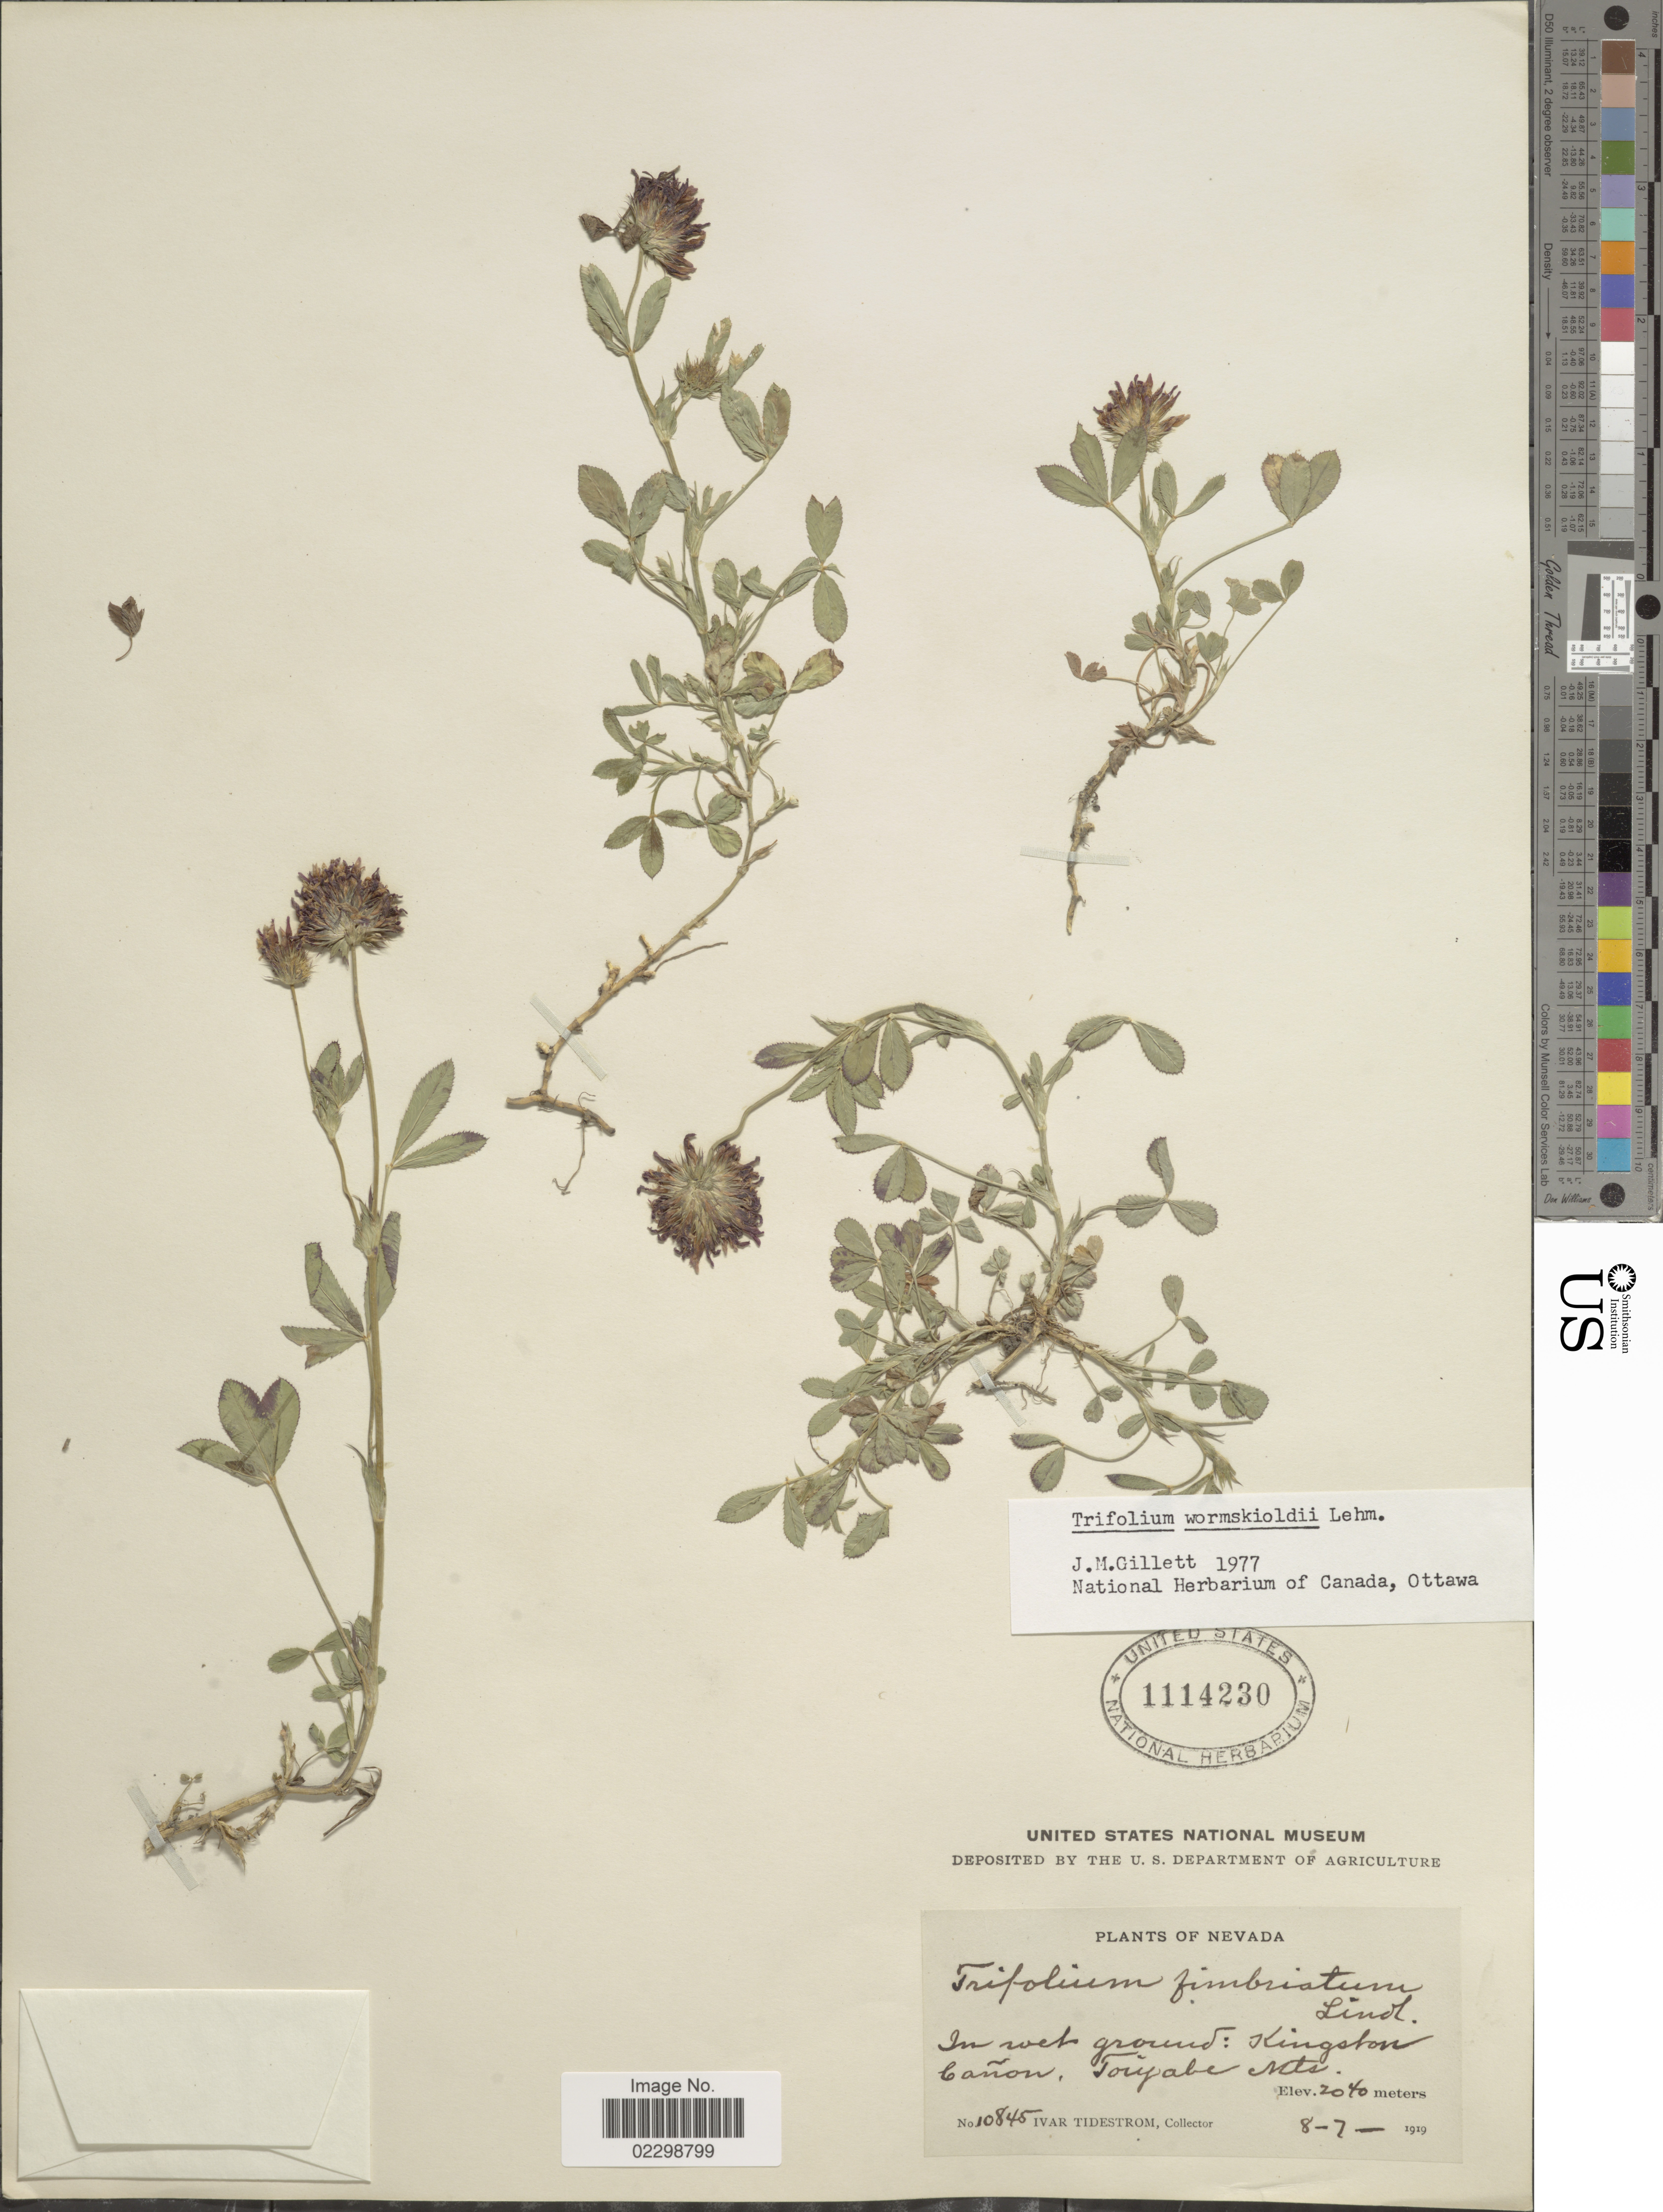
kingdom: Plantae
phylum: Tracheophyta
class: Magnoliopsida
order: Fabales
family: Fabaceae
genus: Trifolium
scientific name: Trifolium wormskioldii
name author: Lehm.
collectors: I. F. Tidestrom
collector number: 10845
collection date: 1919-08-07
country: United States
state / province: Nevada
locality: In wet ground: Kingston Cañon, Toiyabe Mts.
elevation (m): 2040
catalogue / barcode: US 1114230